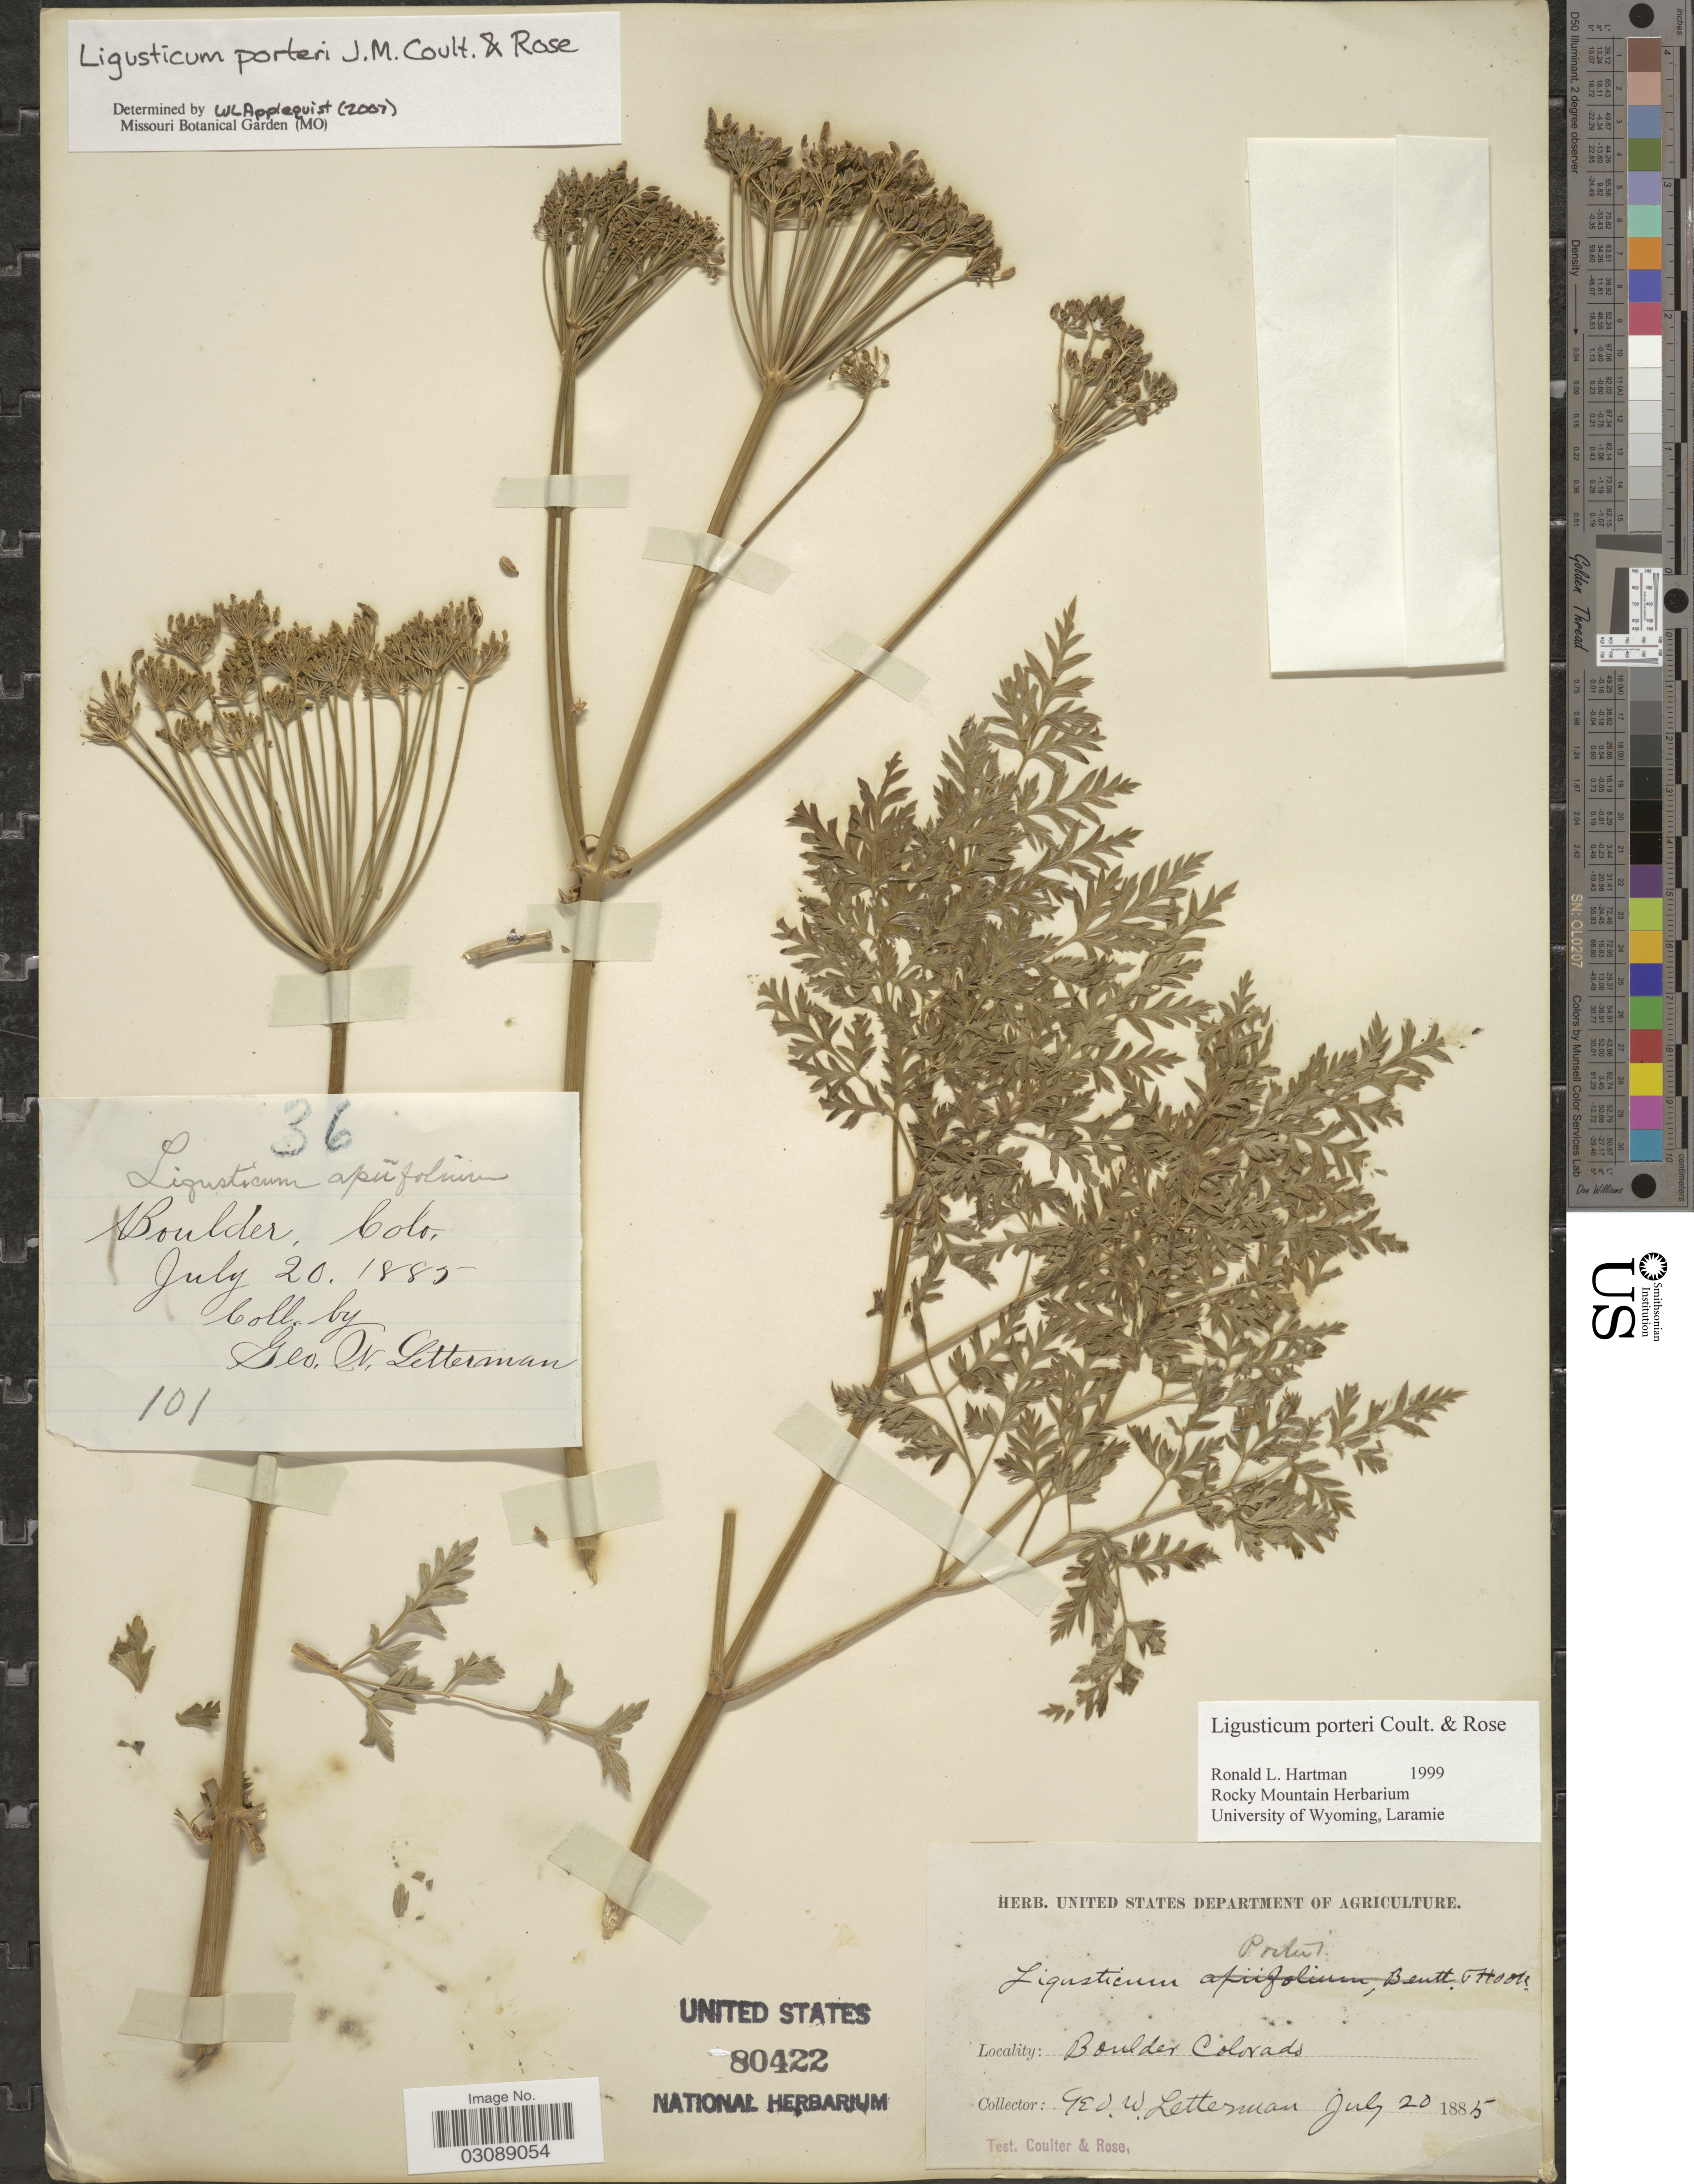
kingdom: Plantae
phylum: Tracheophyta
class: Magnoliopsida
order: Apiales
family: Apiaceae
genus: Ligusticum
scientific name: Ligusticum porteri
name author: J.M. Coult. & Rose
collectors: G. W. Letterman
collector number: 101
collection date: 1885-07-20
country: United States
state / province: Colorado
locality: Boulder.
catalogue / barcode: US 80422